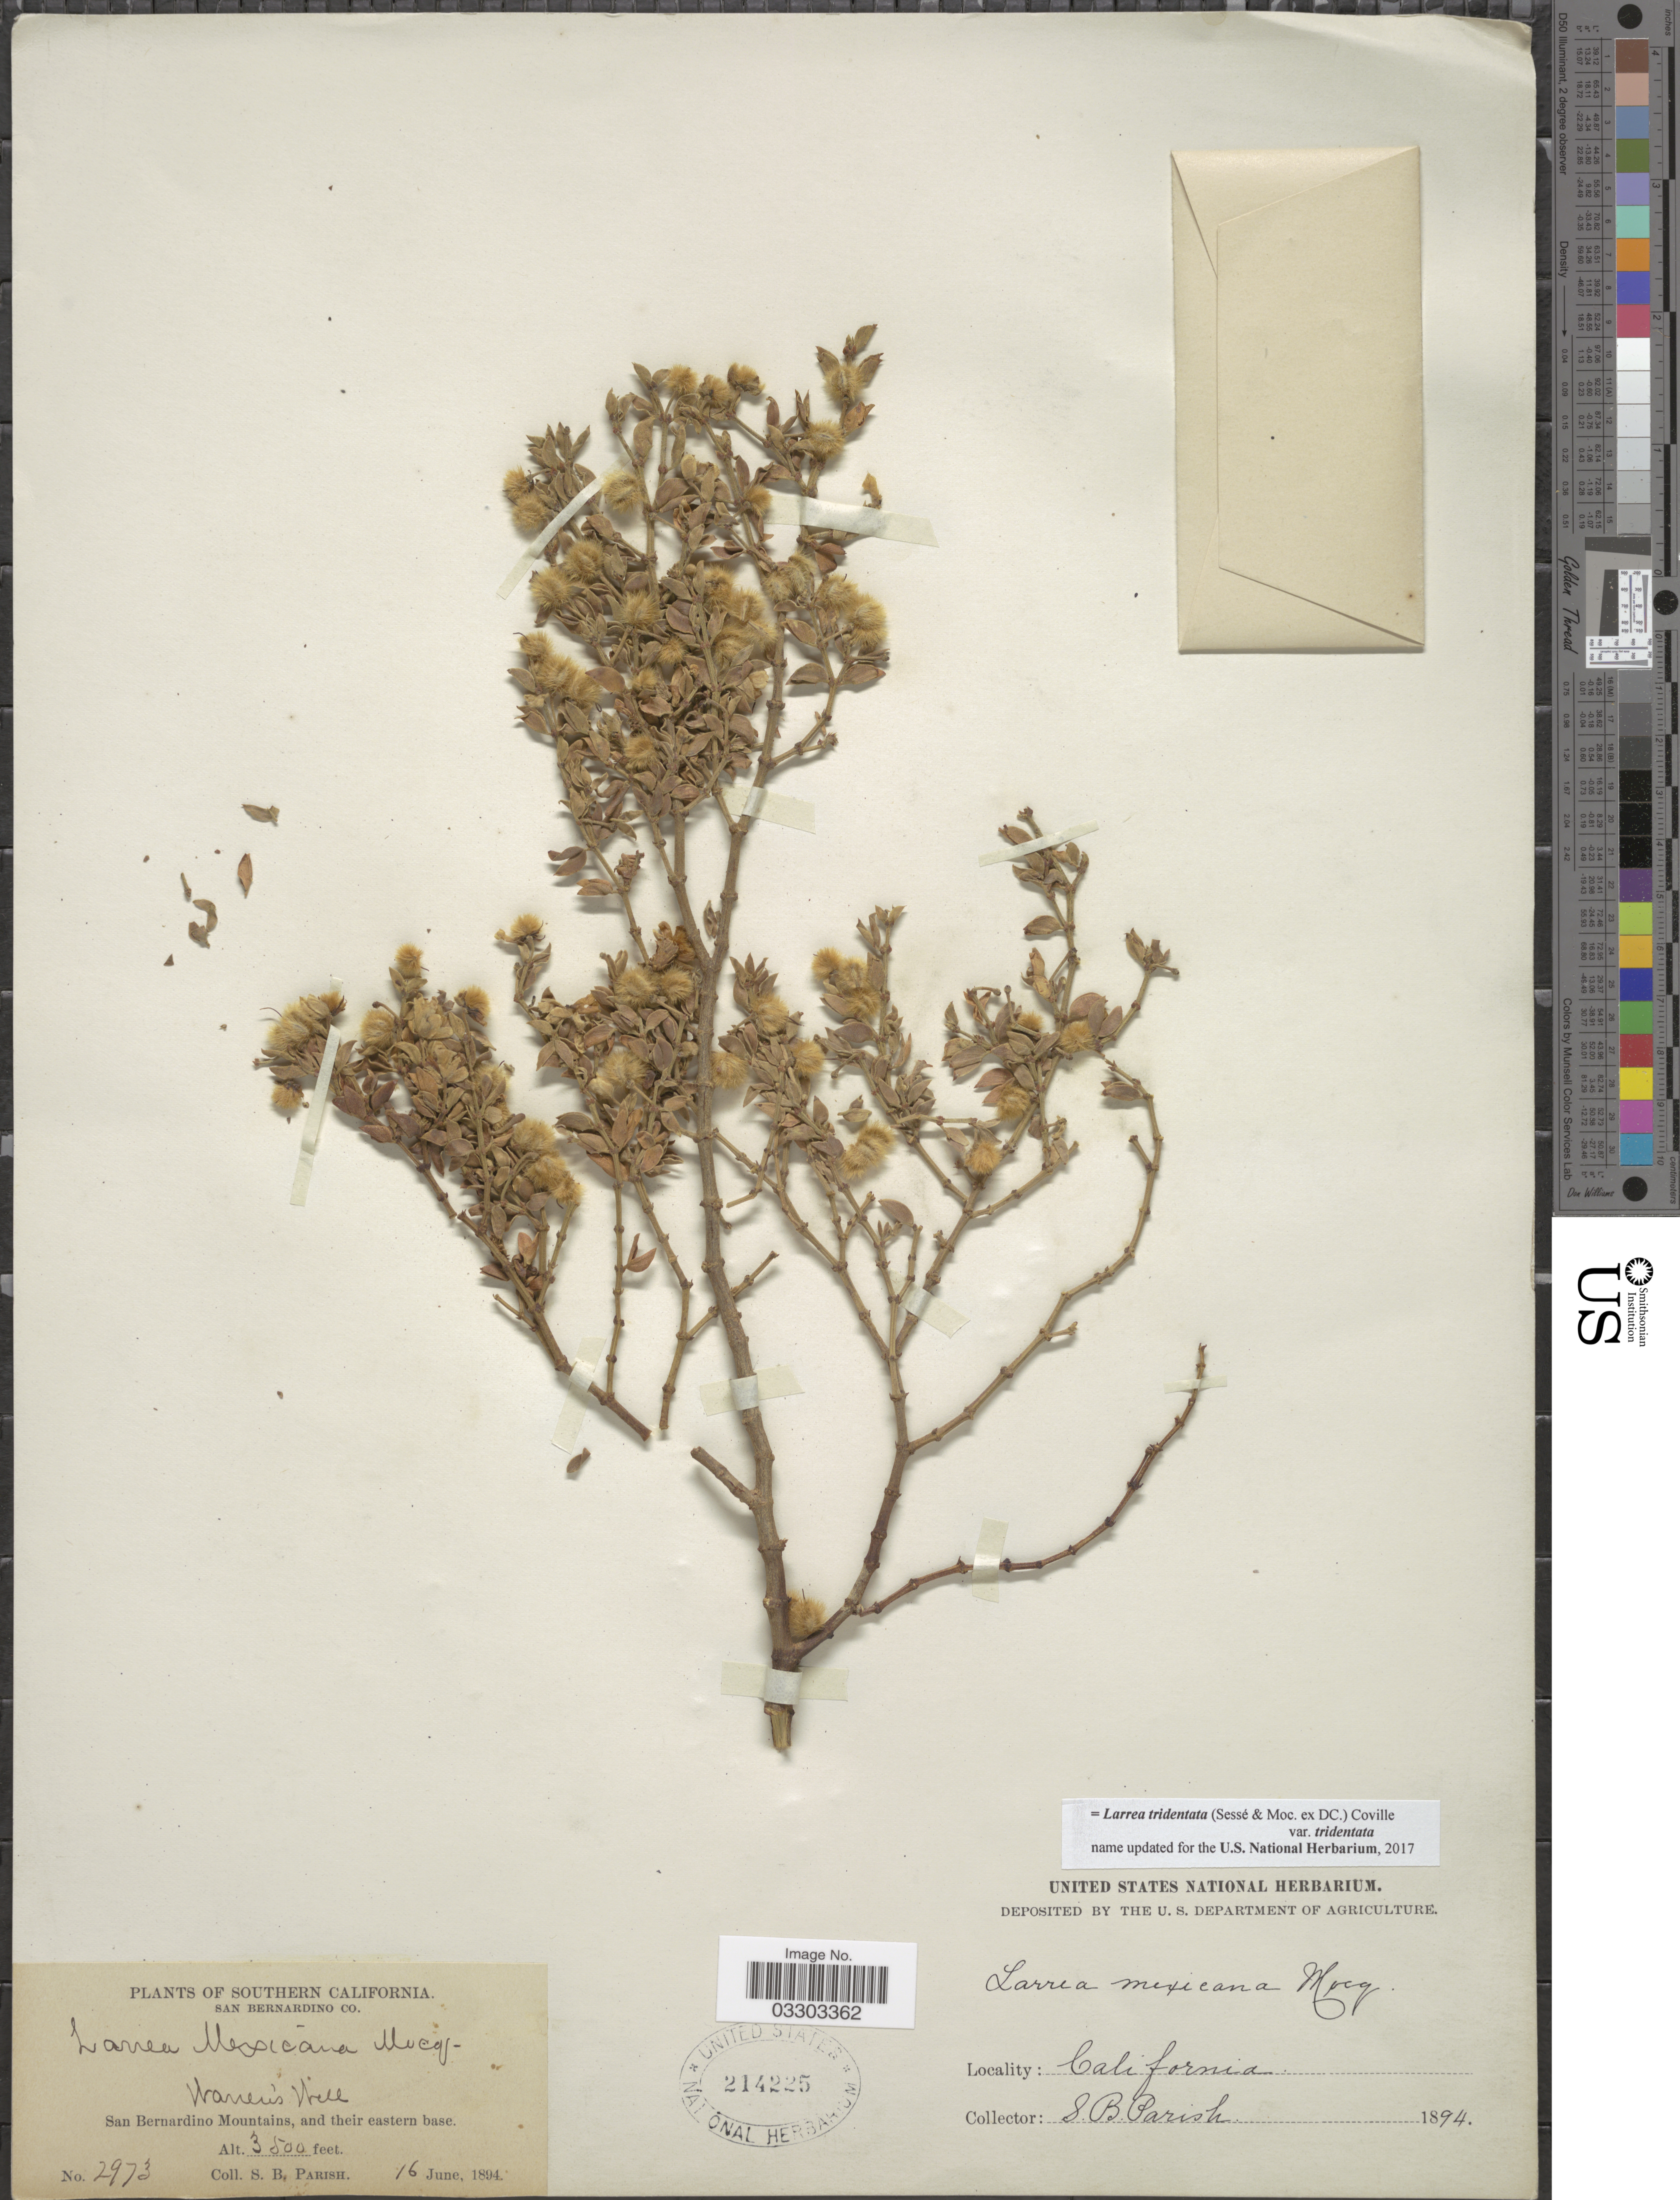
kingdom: Plantae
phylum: Tracheophyta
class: Magnoliopsida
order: Zygophyllales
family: Zygophyllaceae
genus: Larrea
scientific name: Larrea tridentata var. tridentata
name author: (Sessé & Moc. ex DC.) Coville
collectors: S. B. Parish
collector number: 2973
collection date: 1894-06-16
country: United States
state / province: California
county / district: San Bernardino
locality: Southern California. San Bernardino Co. Warren's Well. San Bernardino Mountains, and their eastern base.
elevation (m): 1067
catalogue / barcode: US 214225